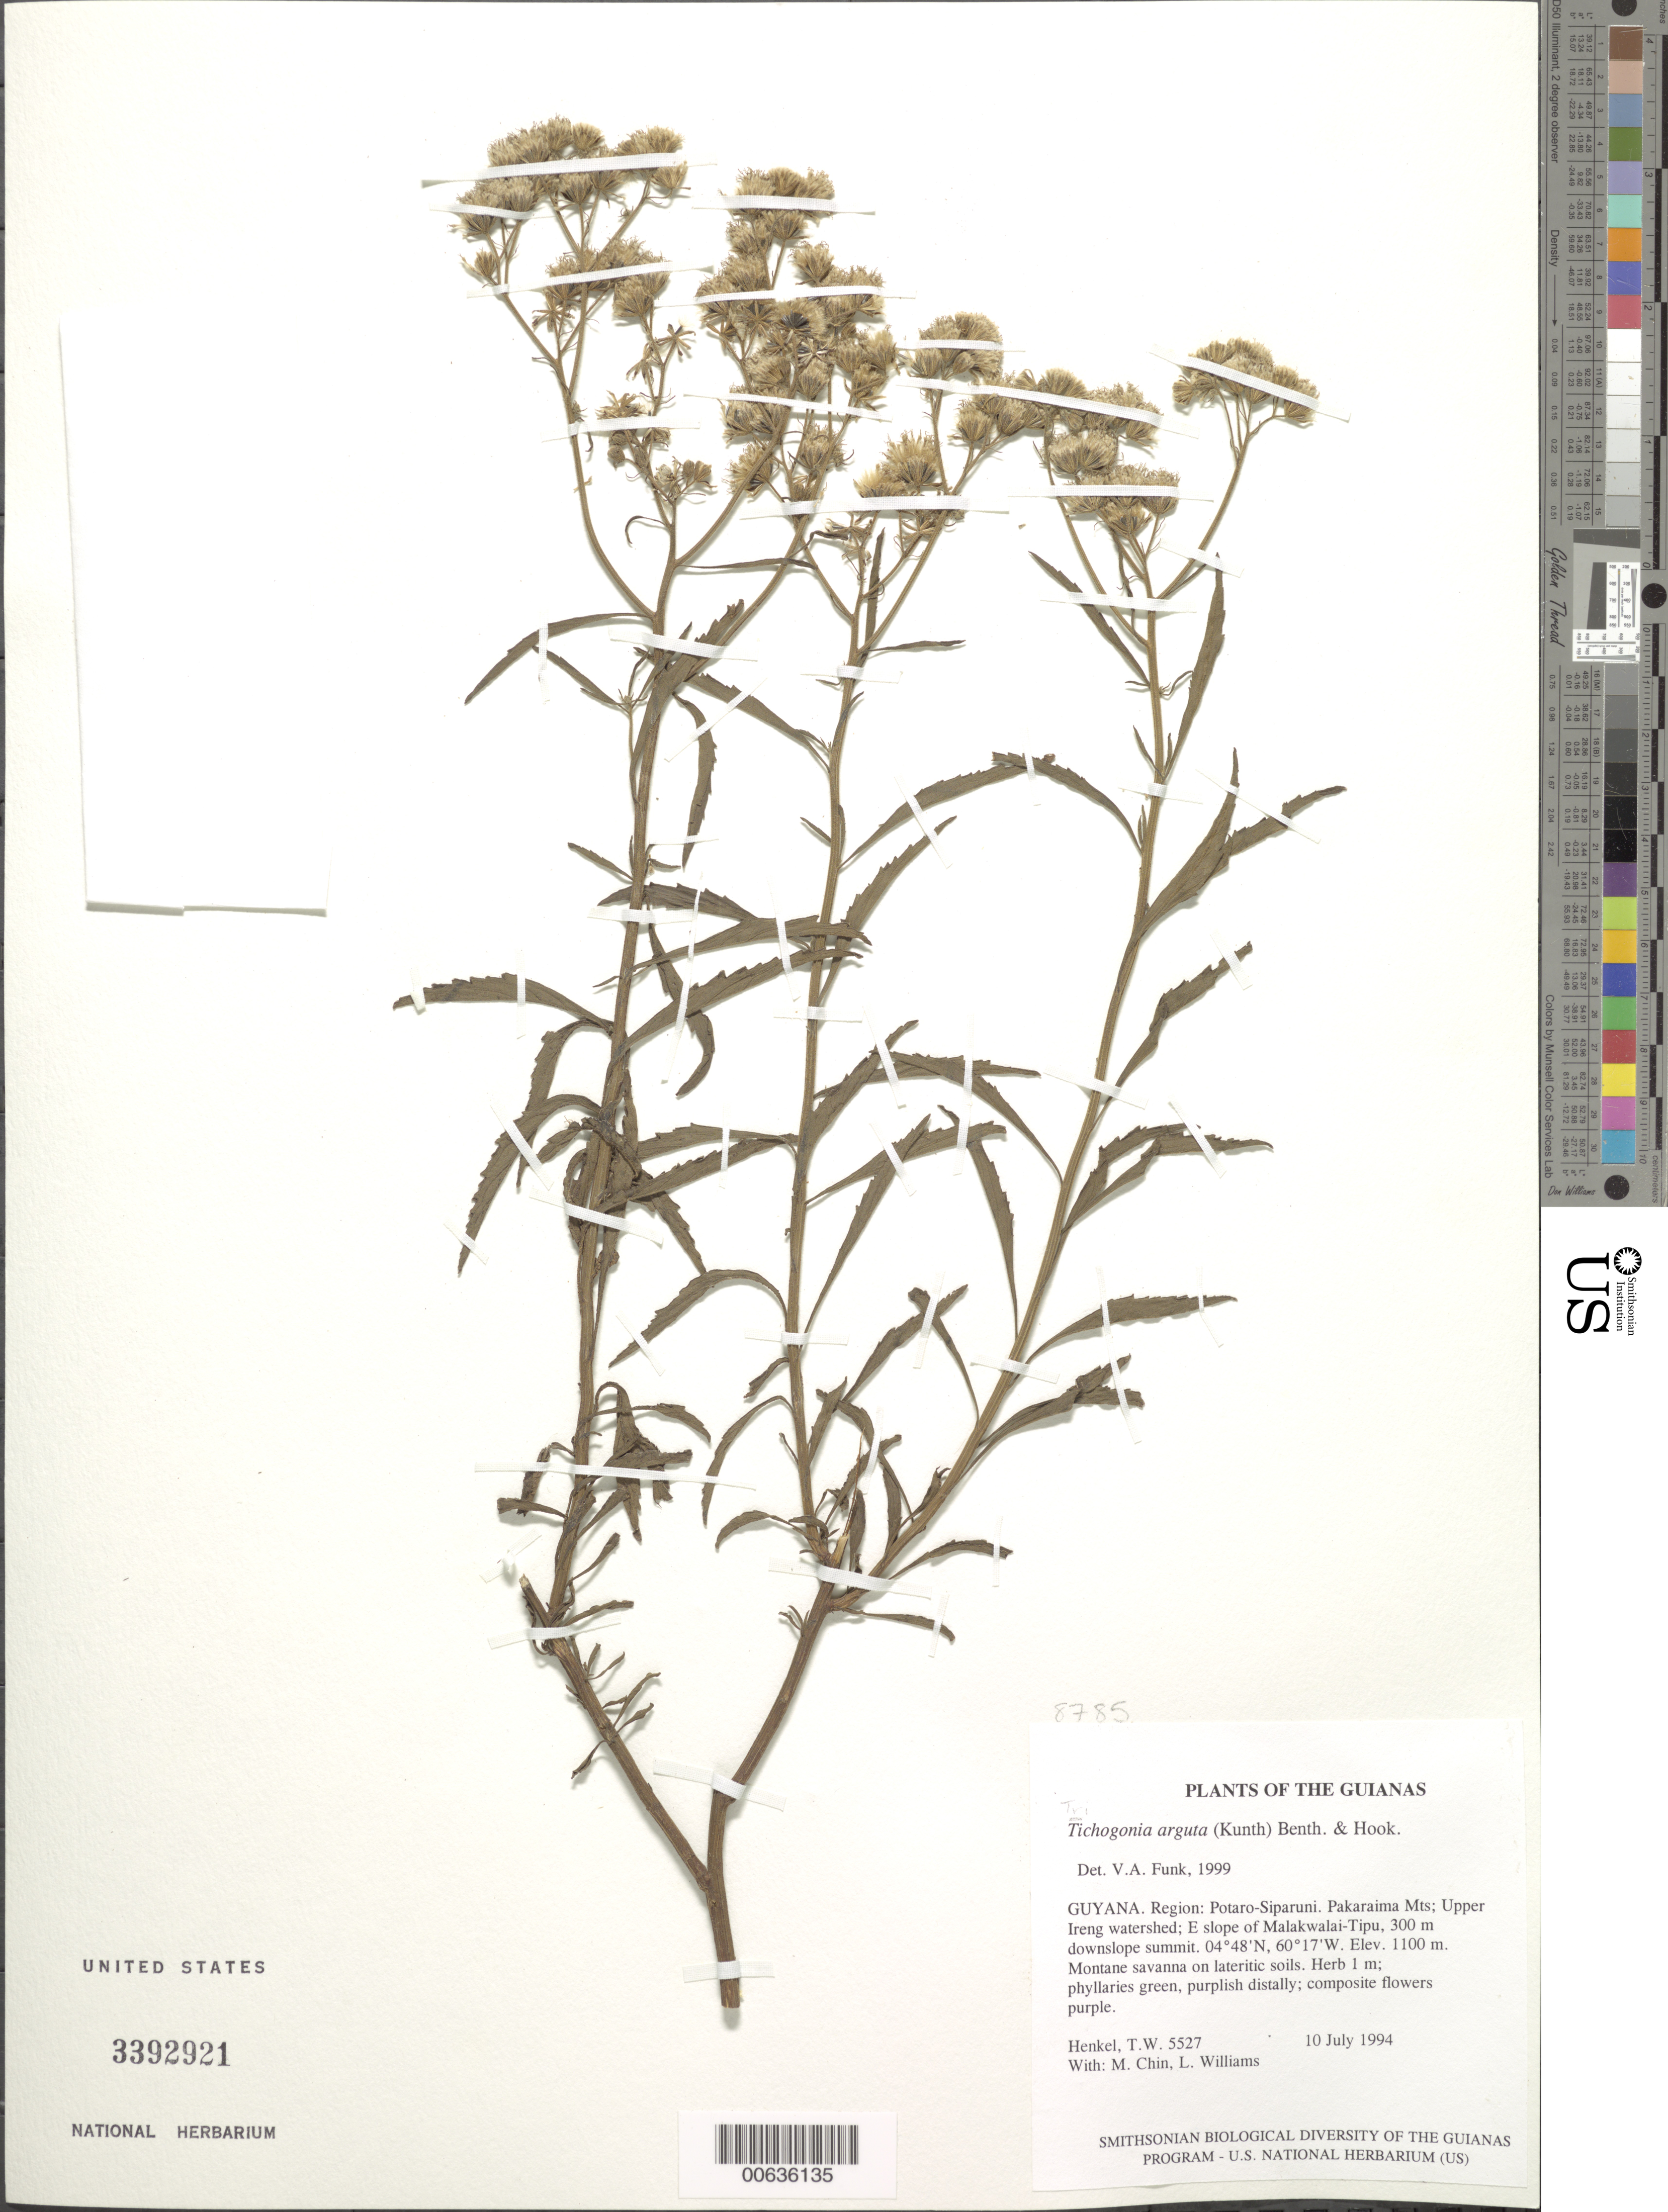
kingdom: Plantae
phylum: Tracheophyta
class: Magnoliopsida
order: Asterales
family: Asteraceae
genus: Trichogonia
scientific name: Trichogonia arguta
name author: (Kunth) Benth. & Hook. f. ex Klatt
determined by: Funk, Vicki A., (BOT), Smithsonian Institution - National Museum of Natural History (UNITED STATES)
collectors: T. Henkel, M. Chin & L. Williams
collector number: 5527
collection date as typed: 10 July 1994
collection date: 1994-07-10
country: Guyana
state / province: Potaro-Siparuni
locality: Pakaraima Mts; Upper Ireng watershed; E slope of Malakwalai-Tipu, 300 m downslope summit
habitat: Montane savanna on lateritic soils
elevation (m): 1100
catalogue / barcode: US 3392921